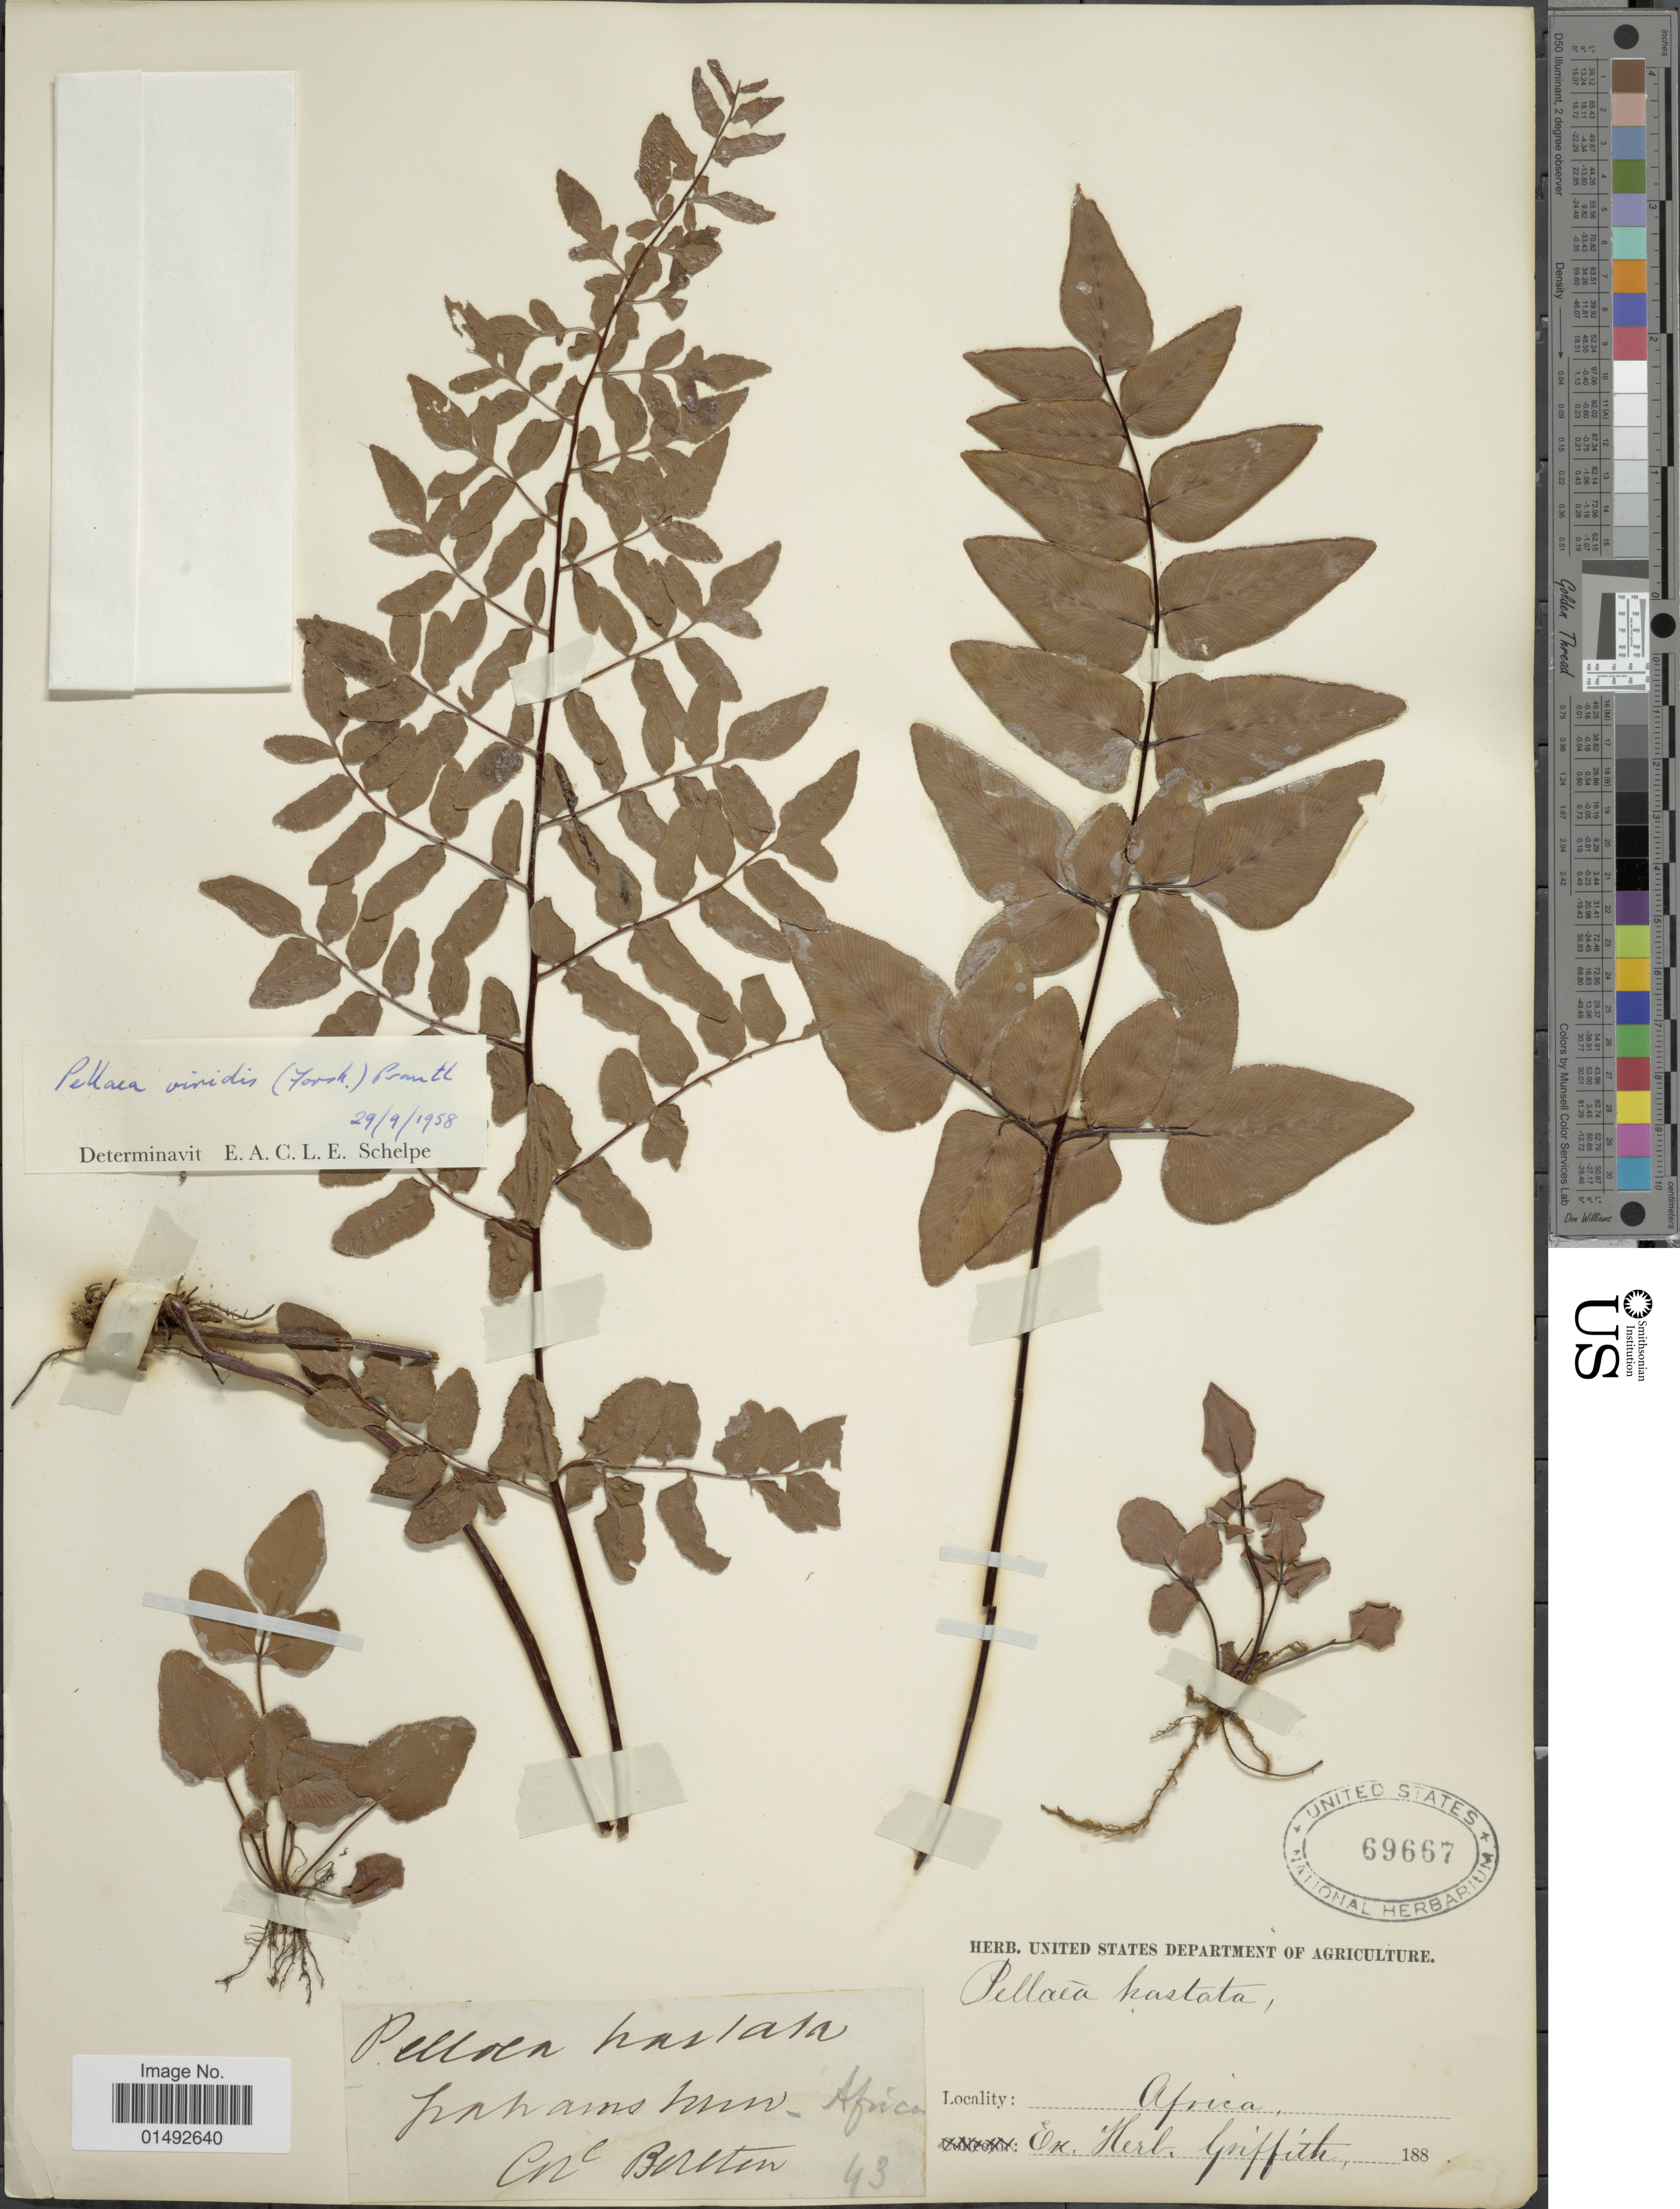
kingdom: Plantae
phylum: Tracheophyta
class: Polypodiopsida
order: Polypodiales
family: Pteridaceae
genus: Pellaea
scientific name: Pellaea viridis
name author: (Forssk.) Prantl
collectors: ex herb. Griffith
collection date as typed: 188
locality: Africa, frahams mun [interpreted]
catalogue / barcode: US 69667